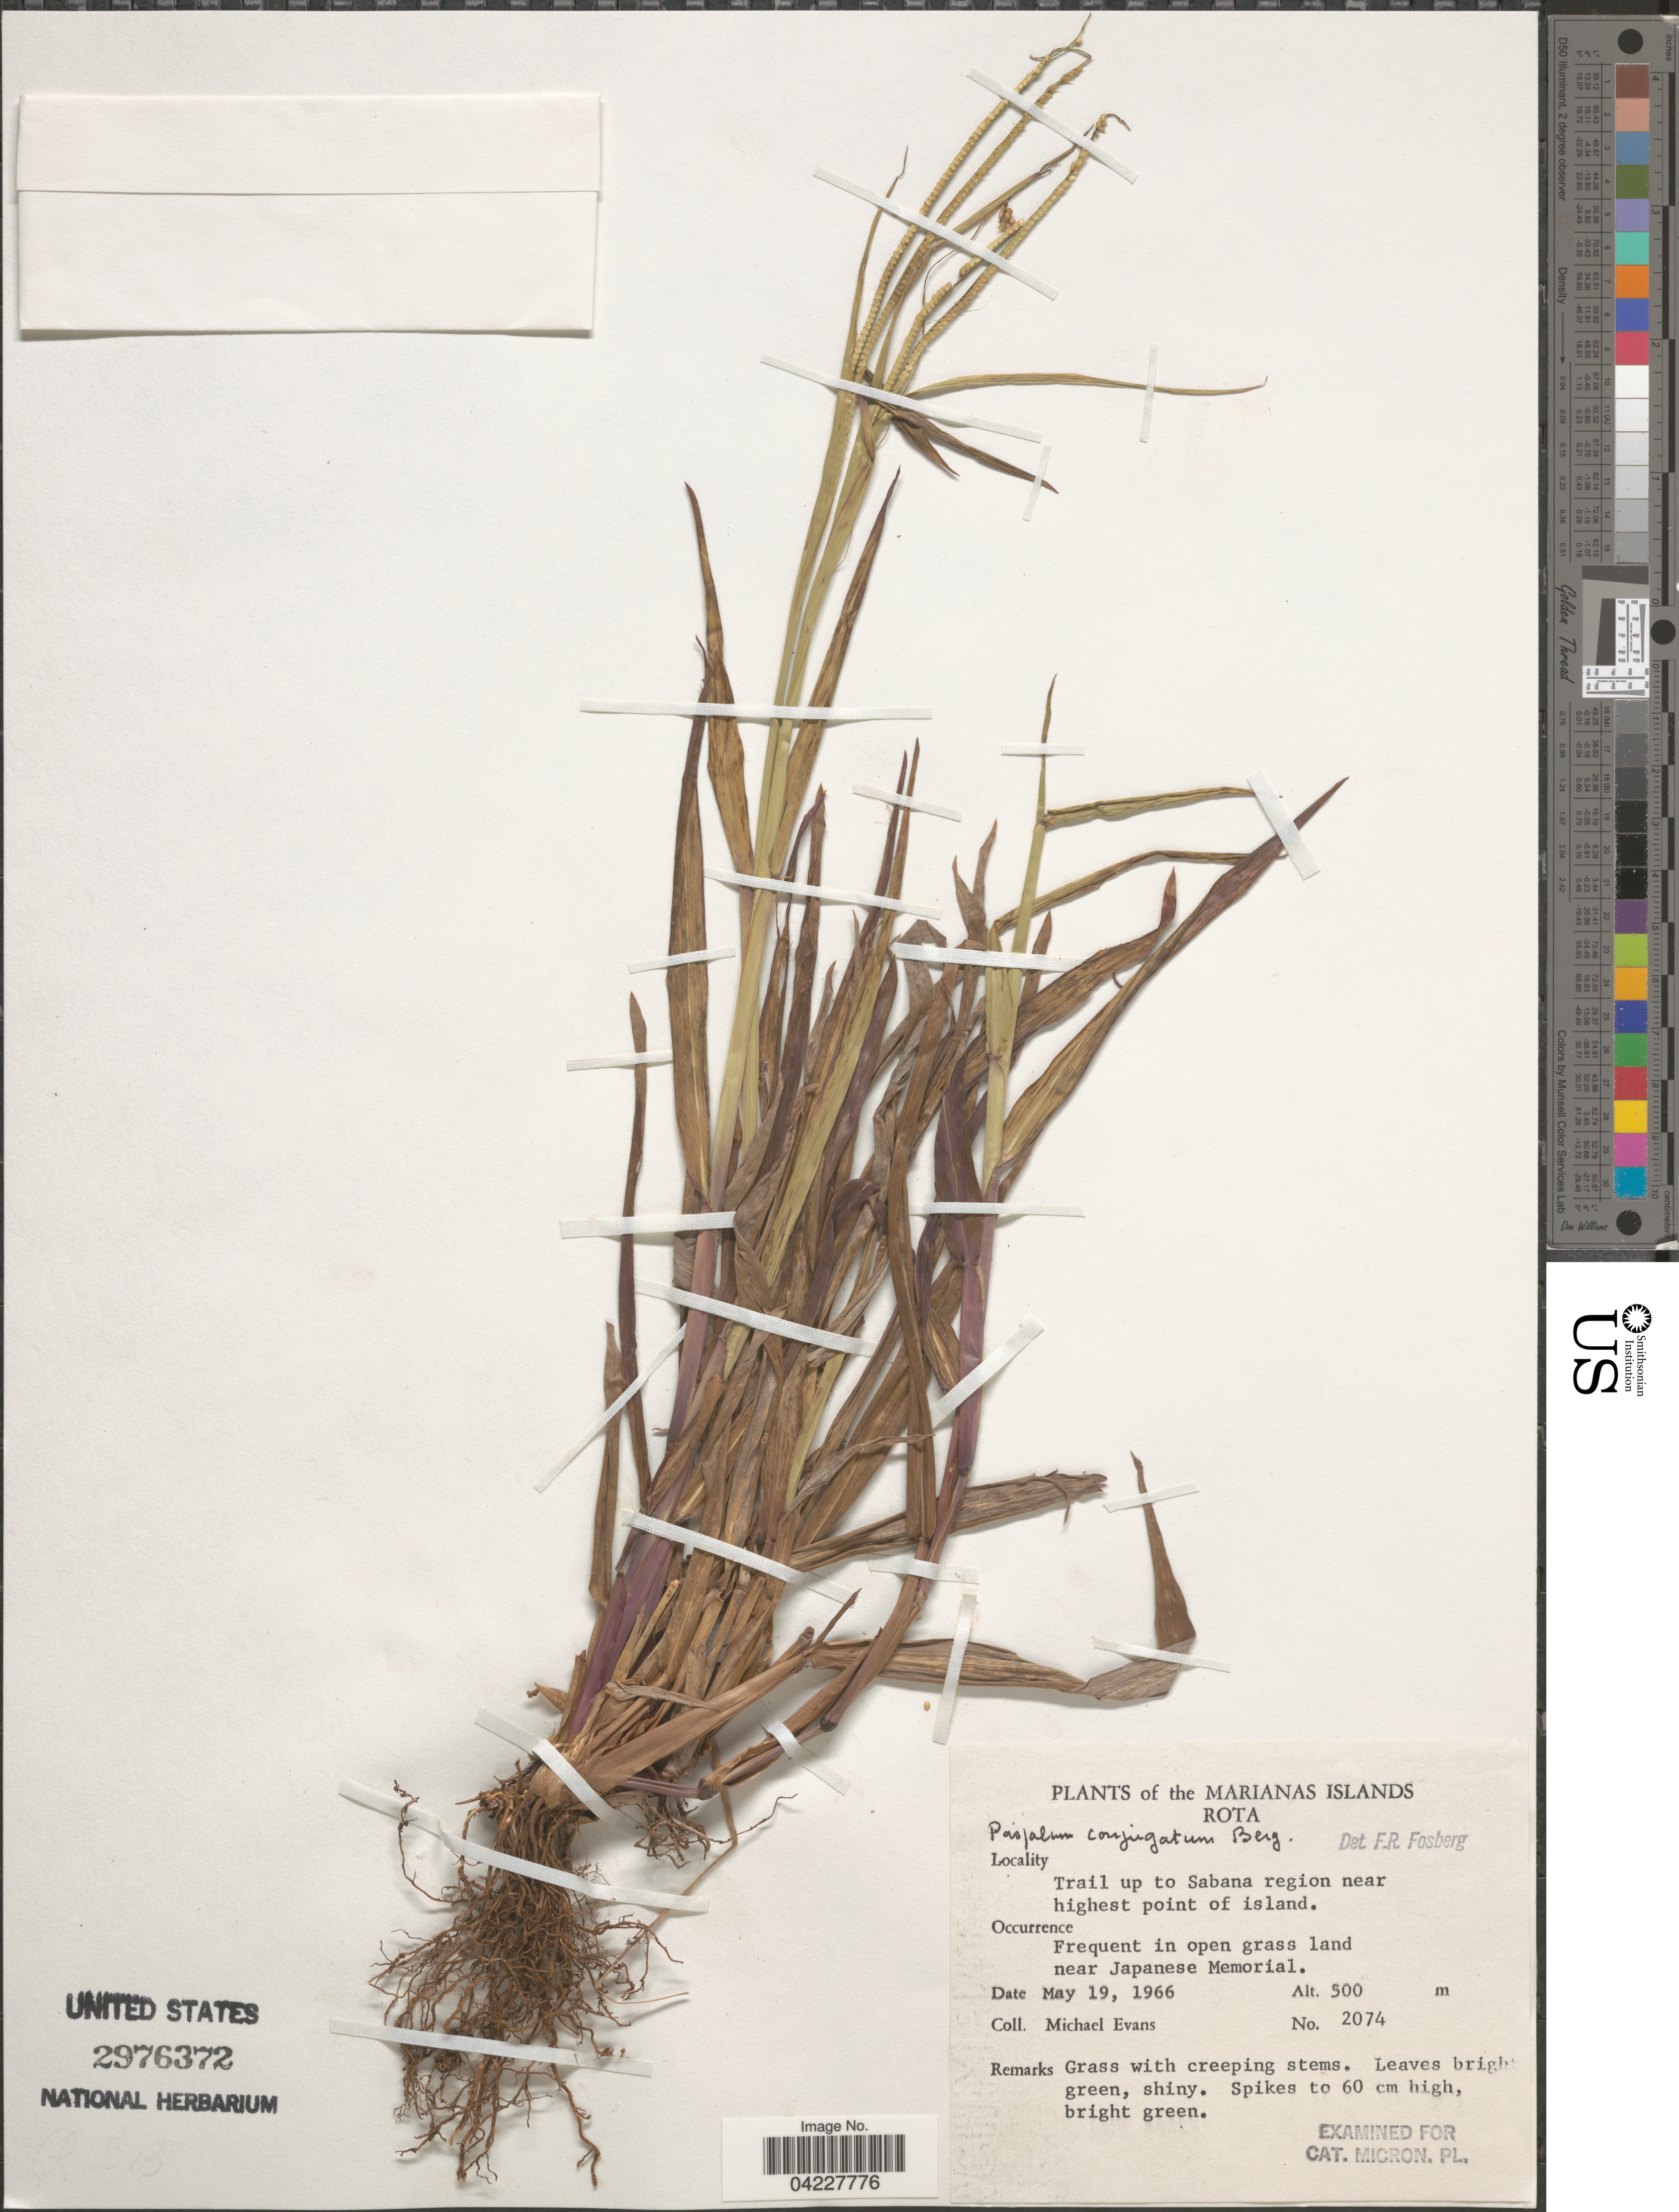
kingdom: Plantae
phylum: Tracheophyta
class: Liliopsida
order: Poales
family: Poaceae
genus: Paspalum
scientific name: Paspalum conjugatum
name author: P.J. Bergius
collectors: M. Evans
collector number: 2074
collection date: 1966-05-19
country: Northern Mariana Islands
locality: The Marianas Islands. Rota. Trail up to Sabana region near highest point of island. Frequent in open grass land near Japanese Memorial.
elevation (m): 500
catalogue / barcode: US 2976372